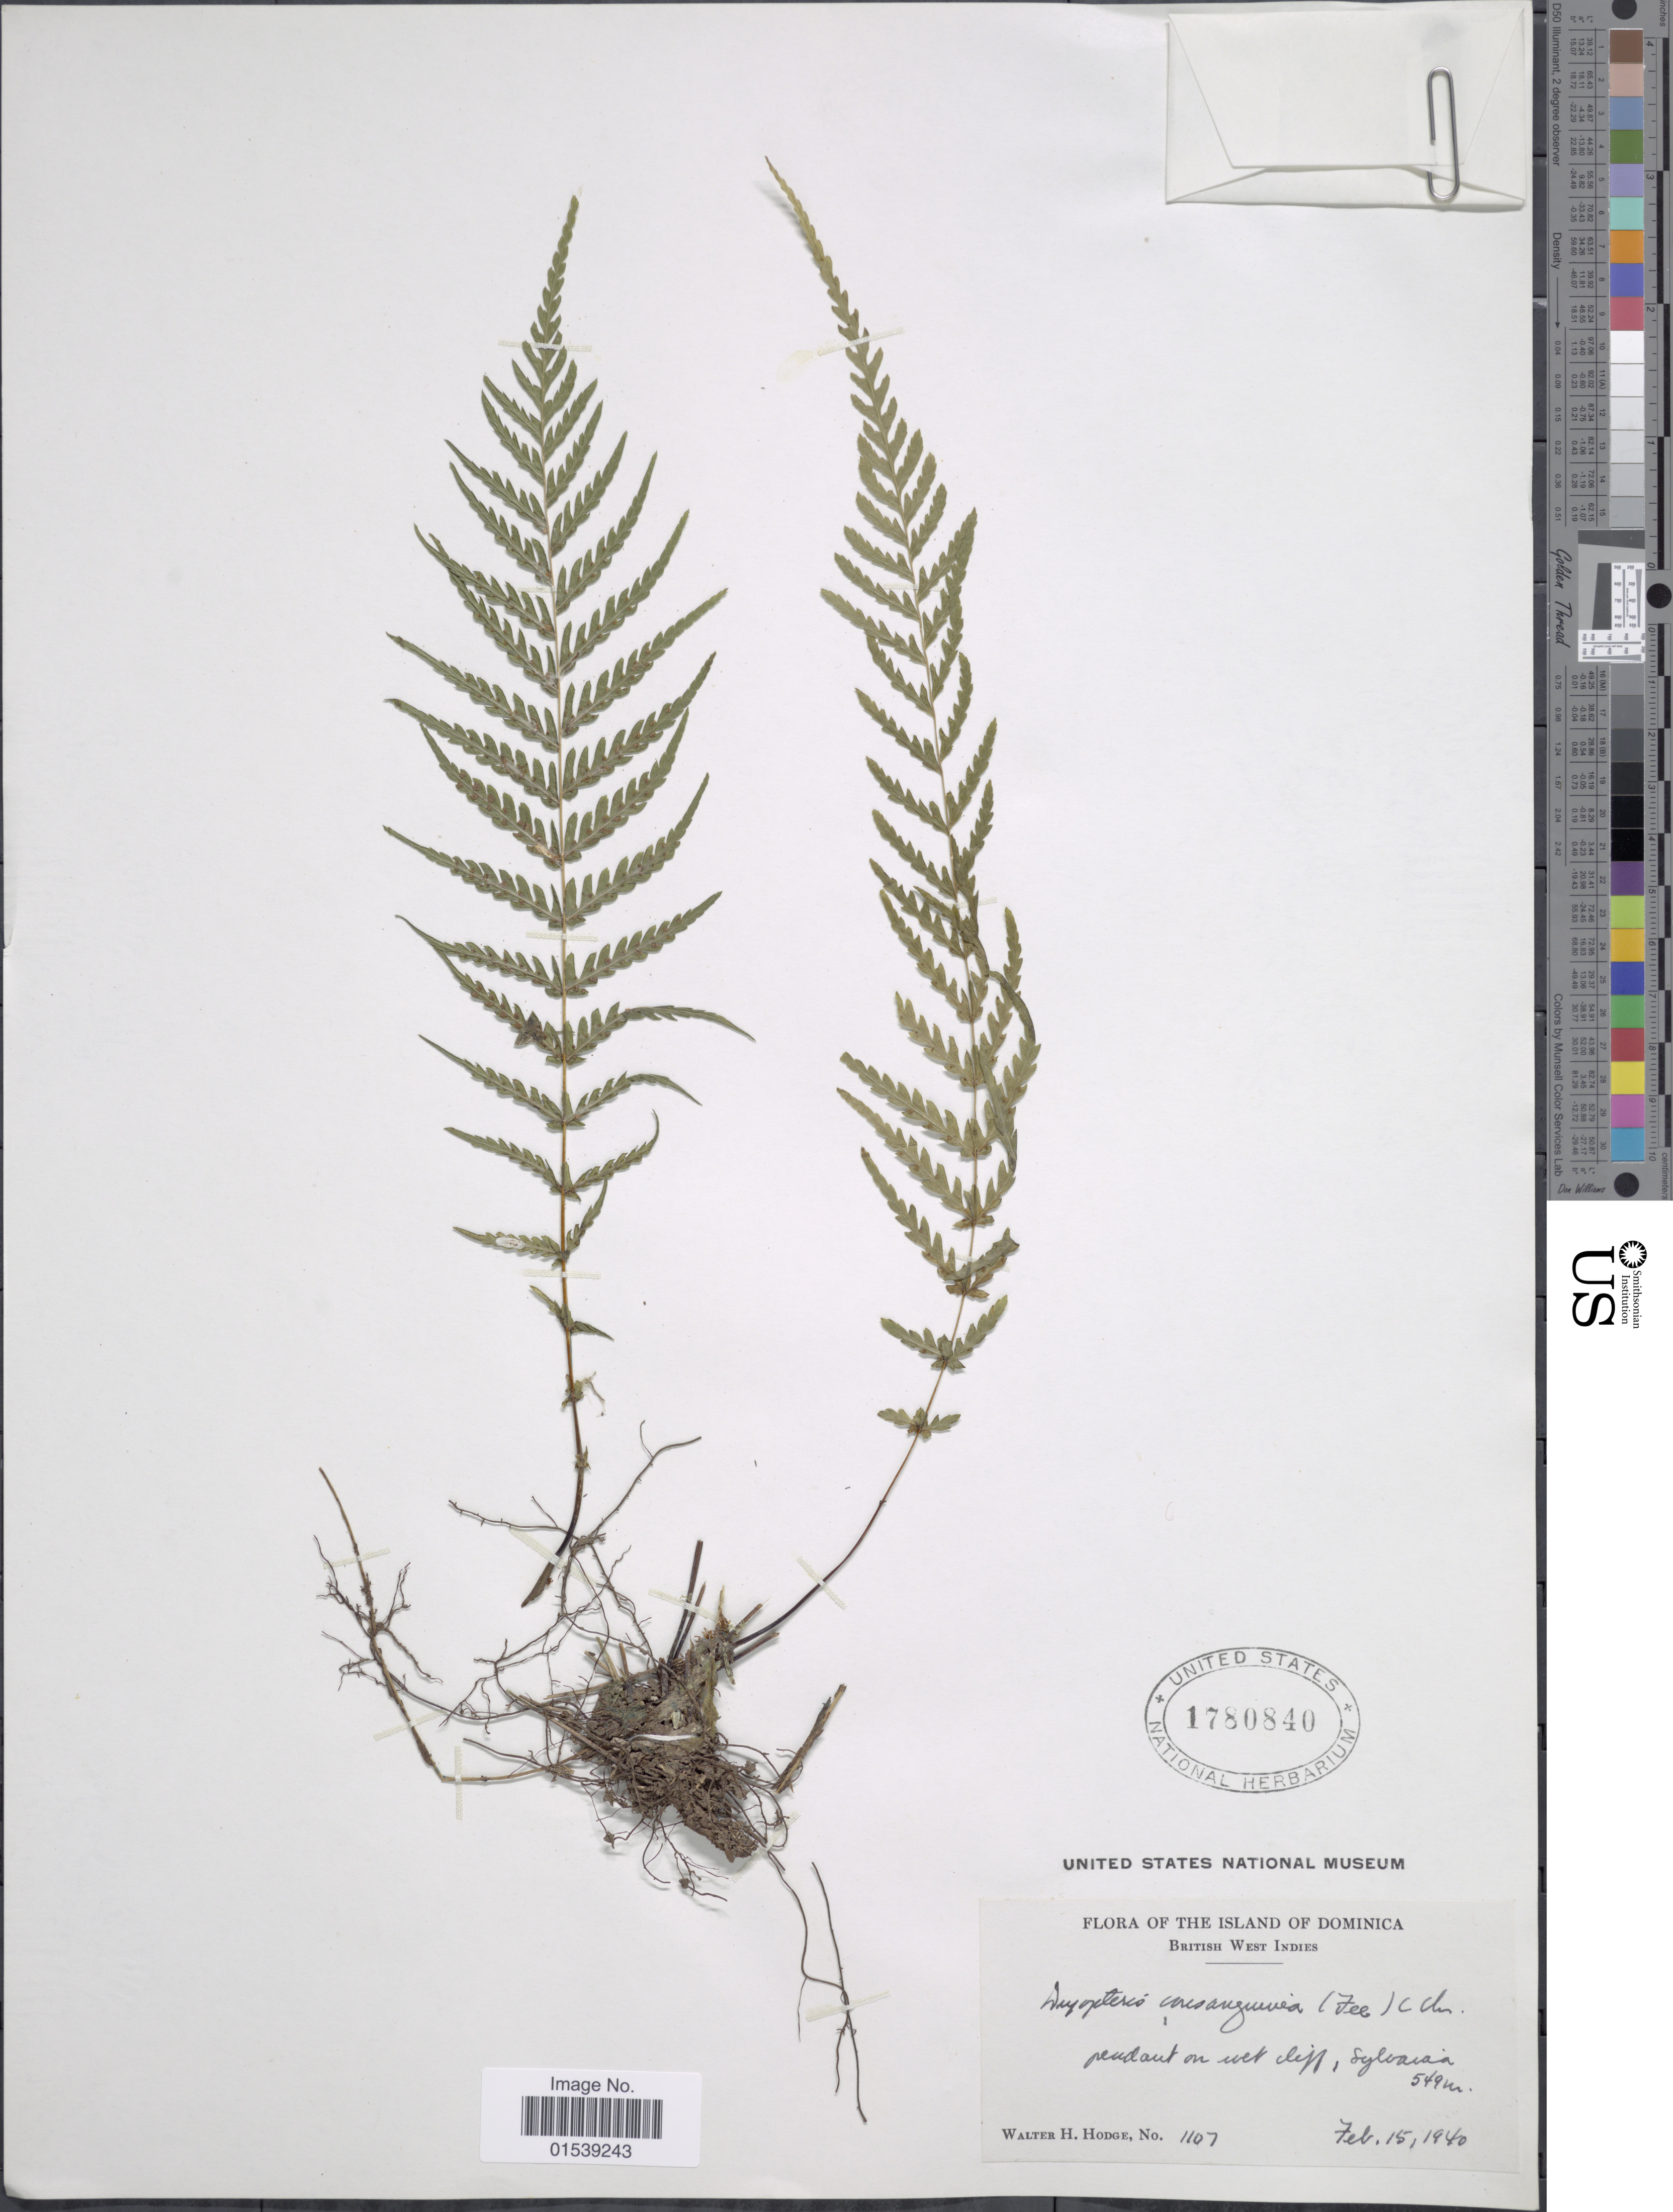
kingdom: Plantae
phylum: Tracheophyta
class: Polypodiopsida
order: Polypodiales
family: Thelypteridaceae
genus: Amauropelta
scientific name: Amauropelta consanguinea (Fée) comb. nov., ined. 2015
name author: (Fée)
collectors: W. Hodge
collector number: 1107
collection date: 1940-02-15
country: Dominica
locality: Island of Dominica, British West Indies, Sylvania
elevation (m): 549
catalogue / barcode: US 1780840